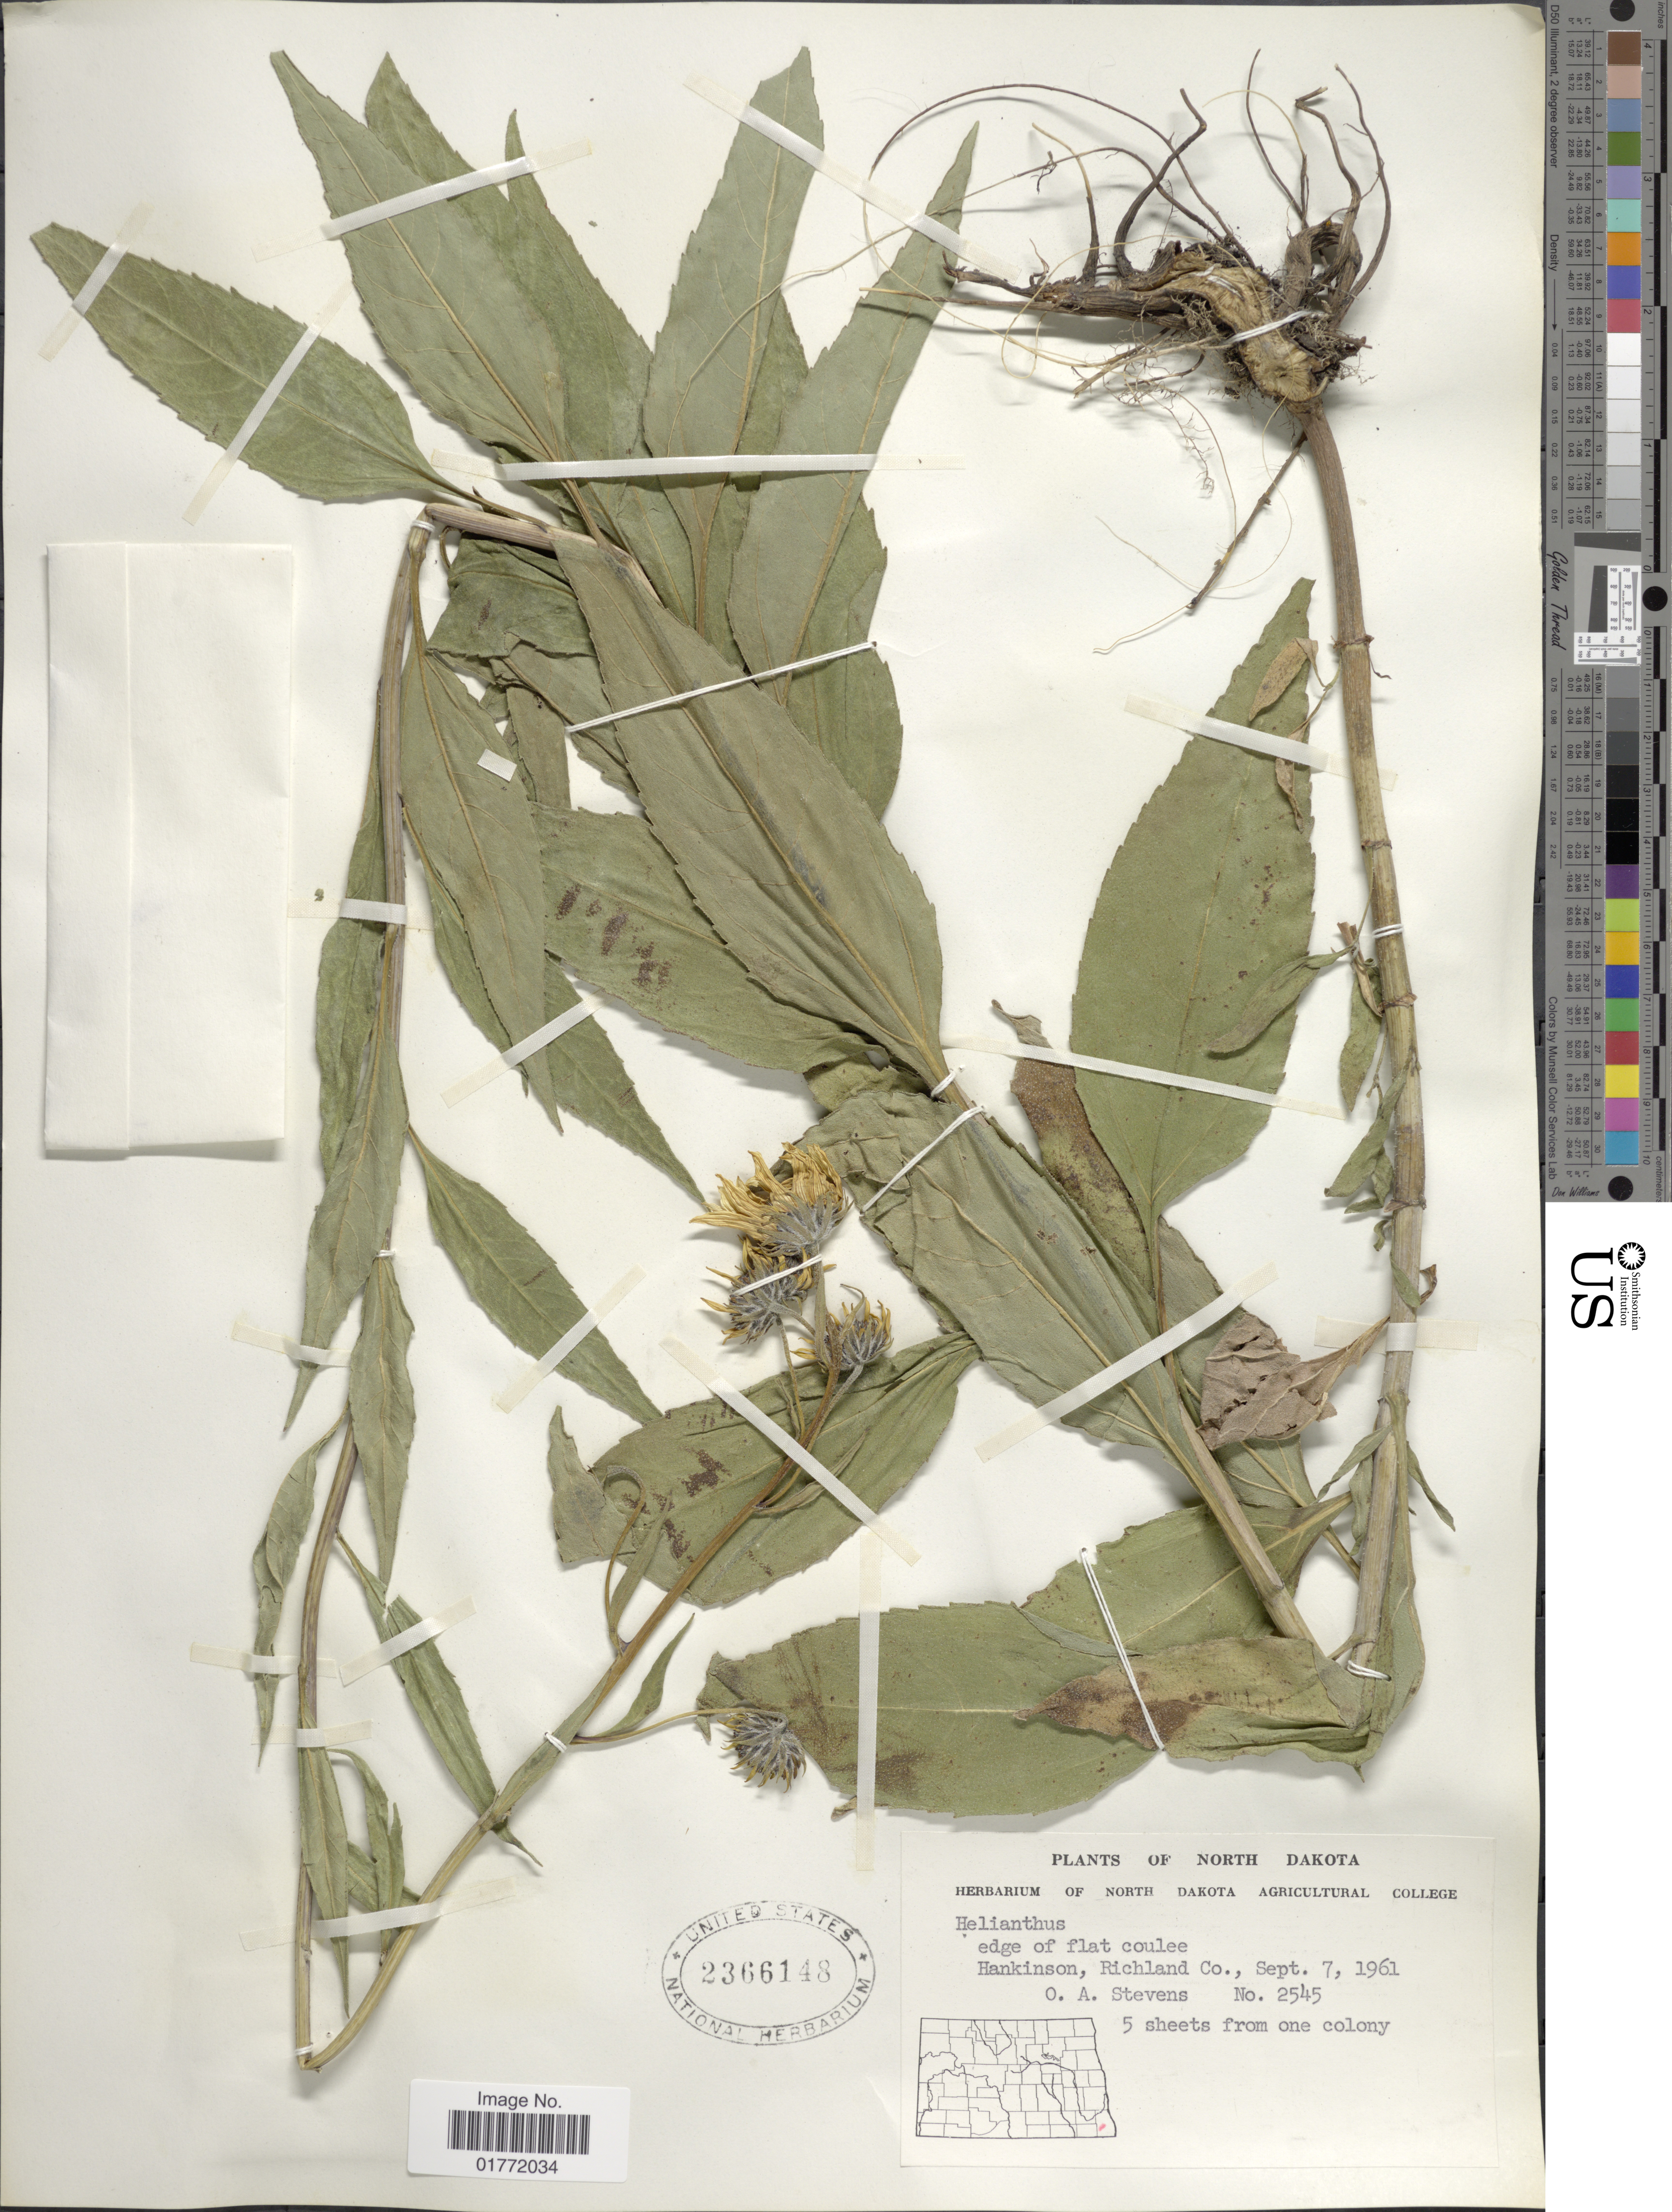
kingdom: Plantae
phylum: Tracheophyta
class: Magnoliopsida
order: Asterales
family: Asteraceae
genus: Helianthus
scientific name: Helianthus sp.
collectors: O. A. Stevens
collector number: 2545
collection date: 1961-09-07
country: United States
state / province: North Dakota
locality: North Dakota, Hankinson, Richland Co.,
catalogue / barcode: US 2366148